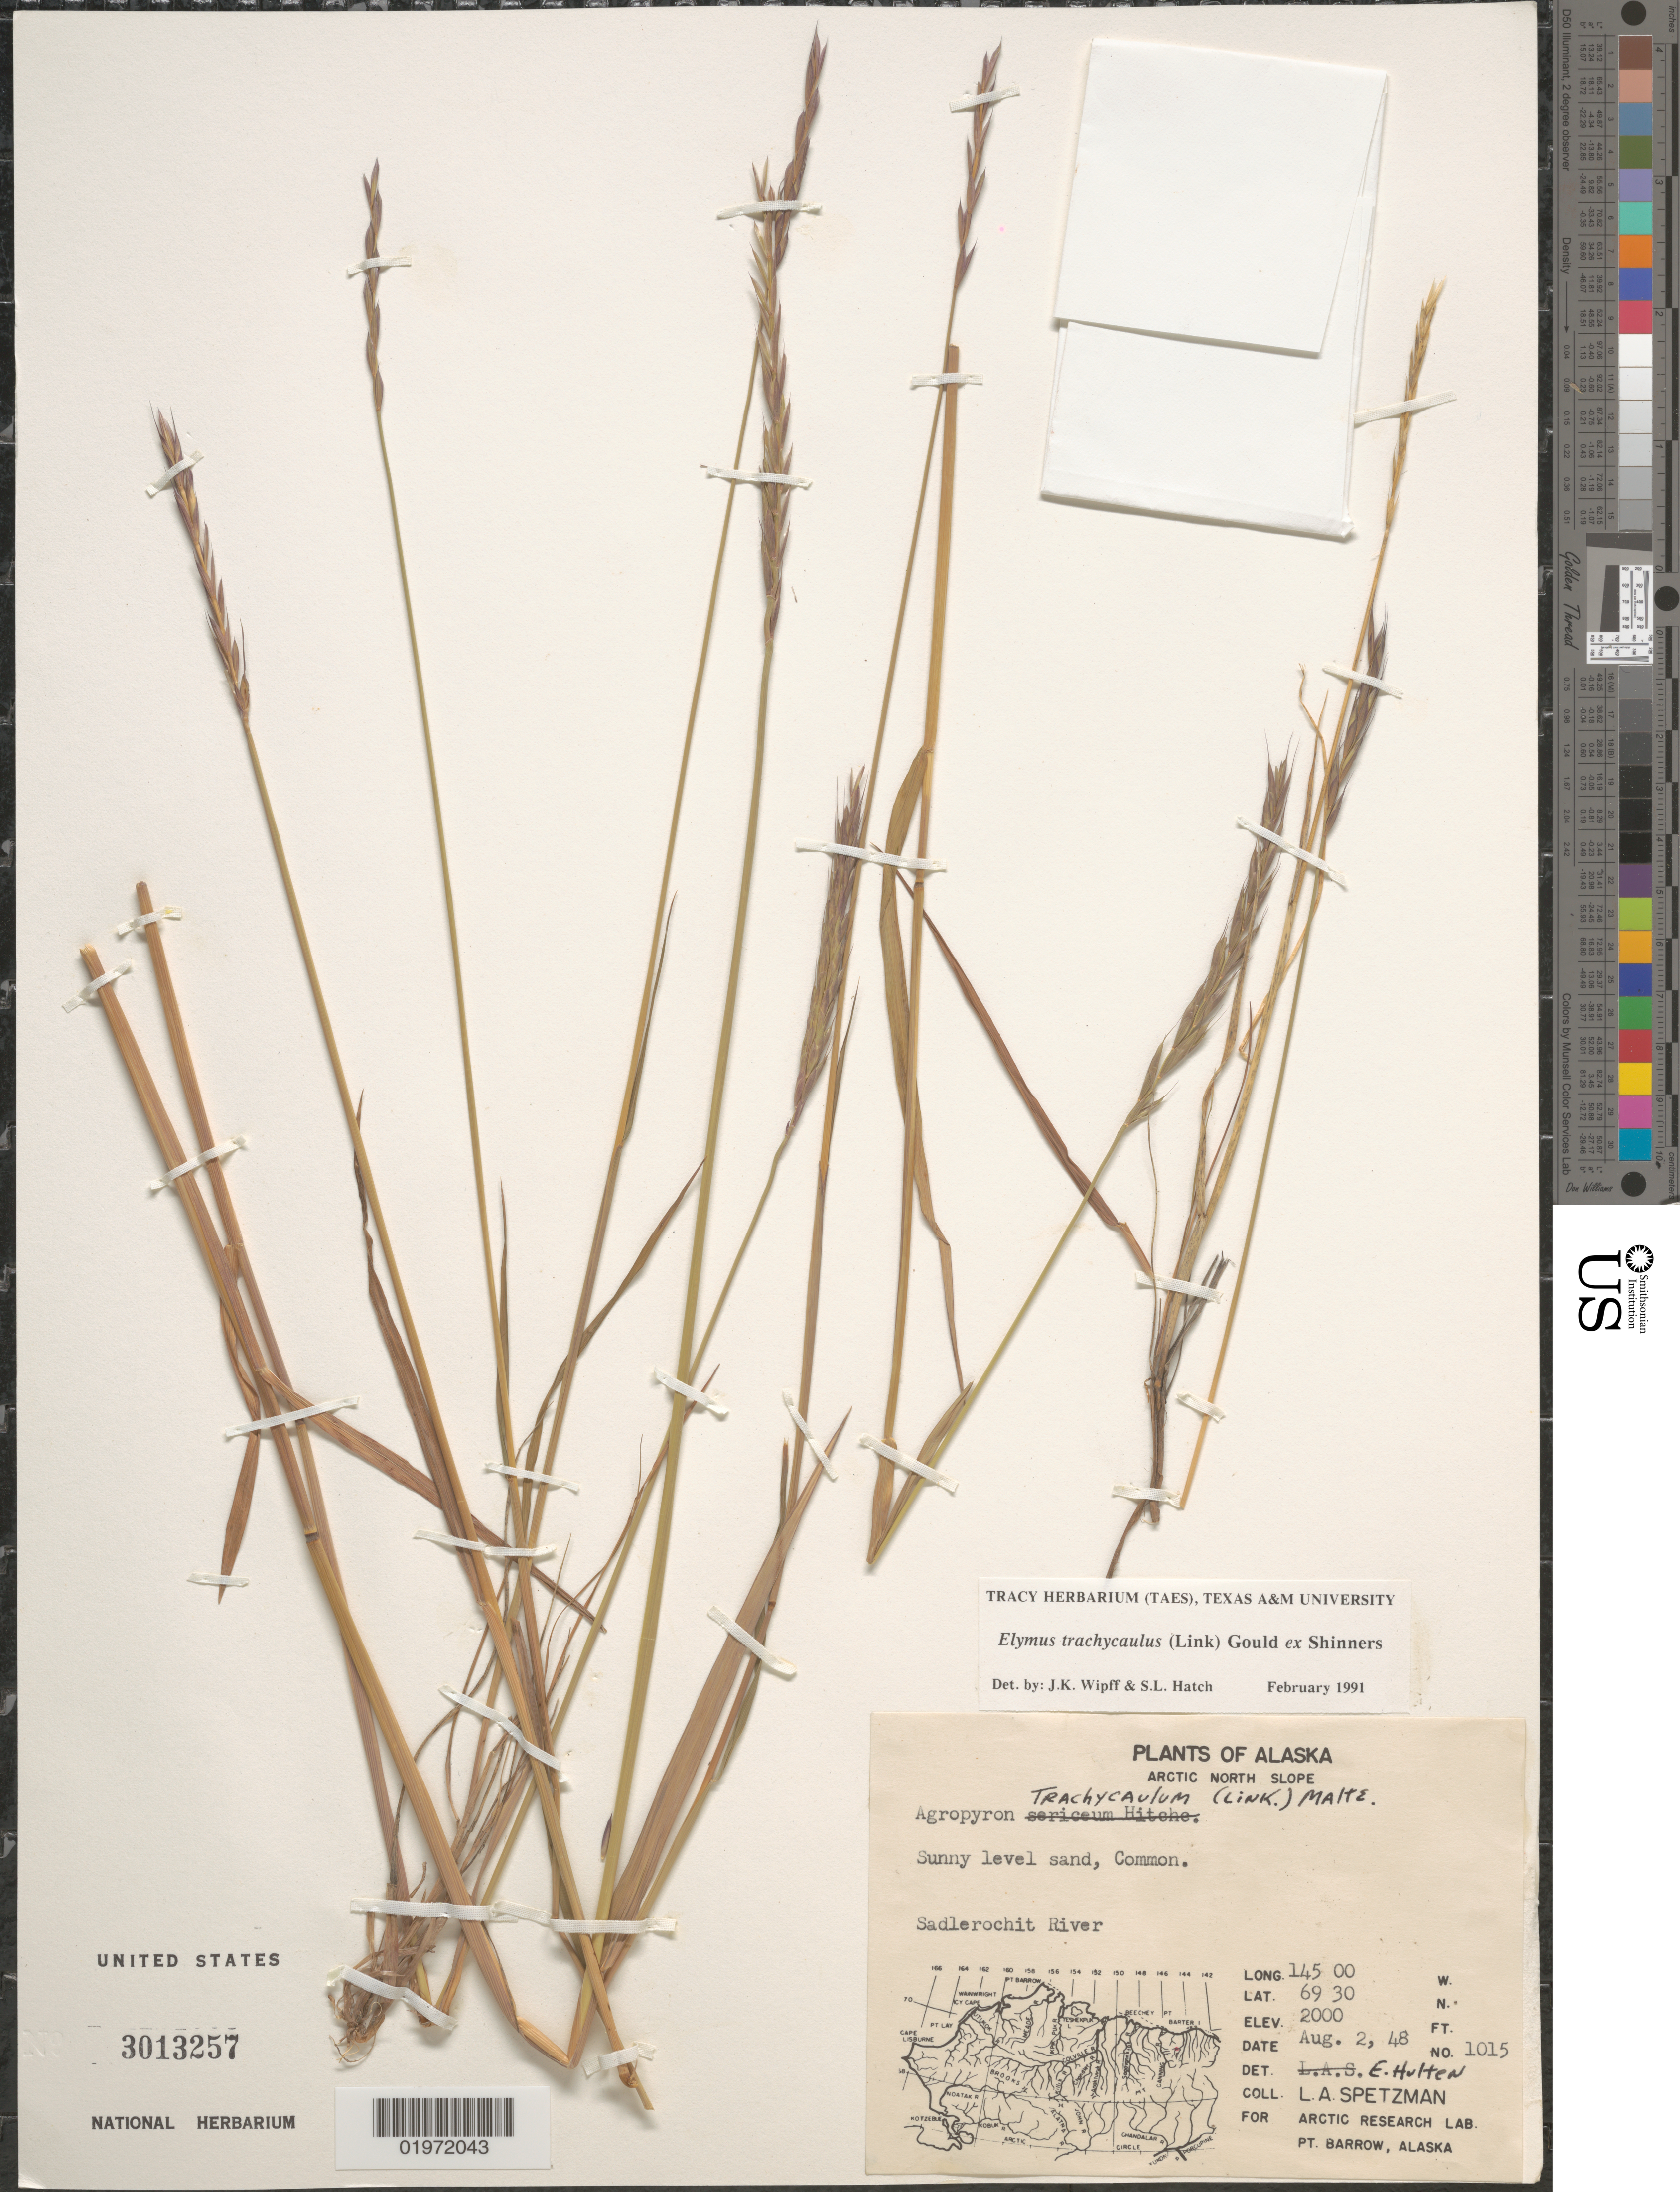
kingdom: Plantae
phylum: Tracheophyta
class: Liliopsida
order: Poales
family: Poaceae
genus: Elymus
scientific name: Elymus trachycaulus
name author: (Link) Gould ex Shinners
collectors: L. Spetzman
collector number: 1015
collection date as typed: Transcribed d/m/y: 2/8/48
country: United States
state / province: Alaska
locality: Arctic North Slope. Sadlerochit River.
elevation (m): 610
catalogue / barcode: US 3013257